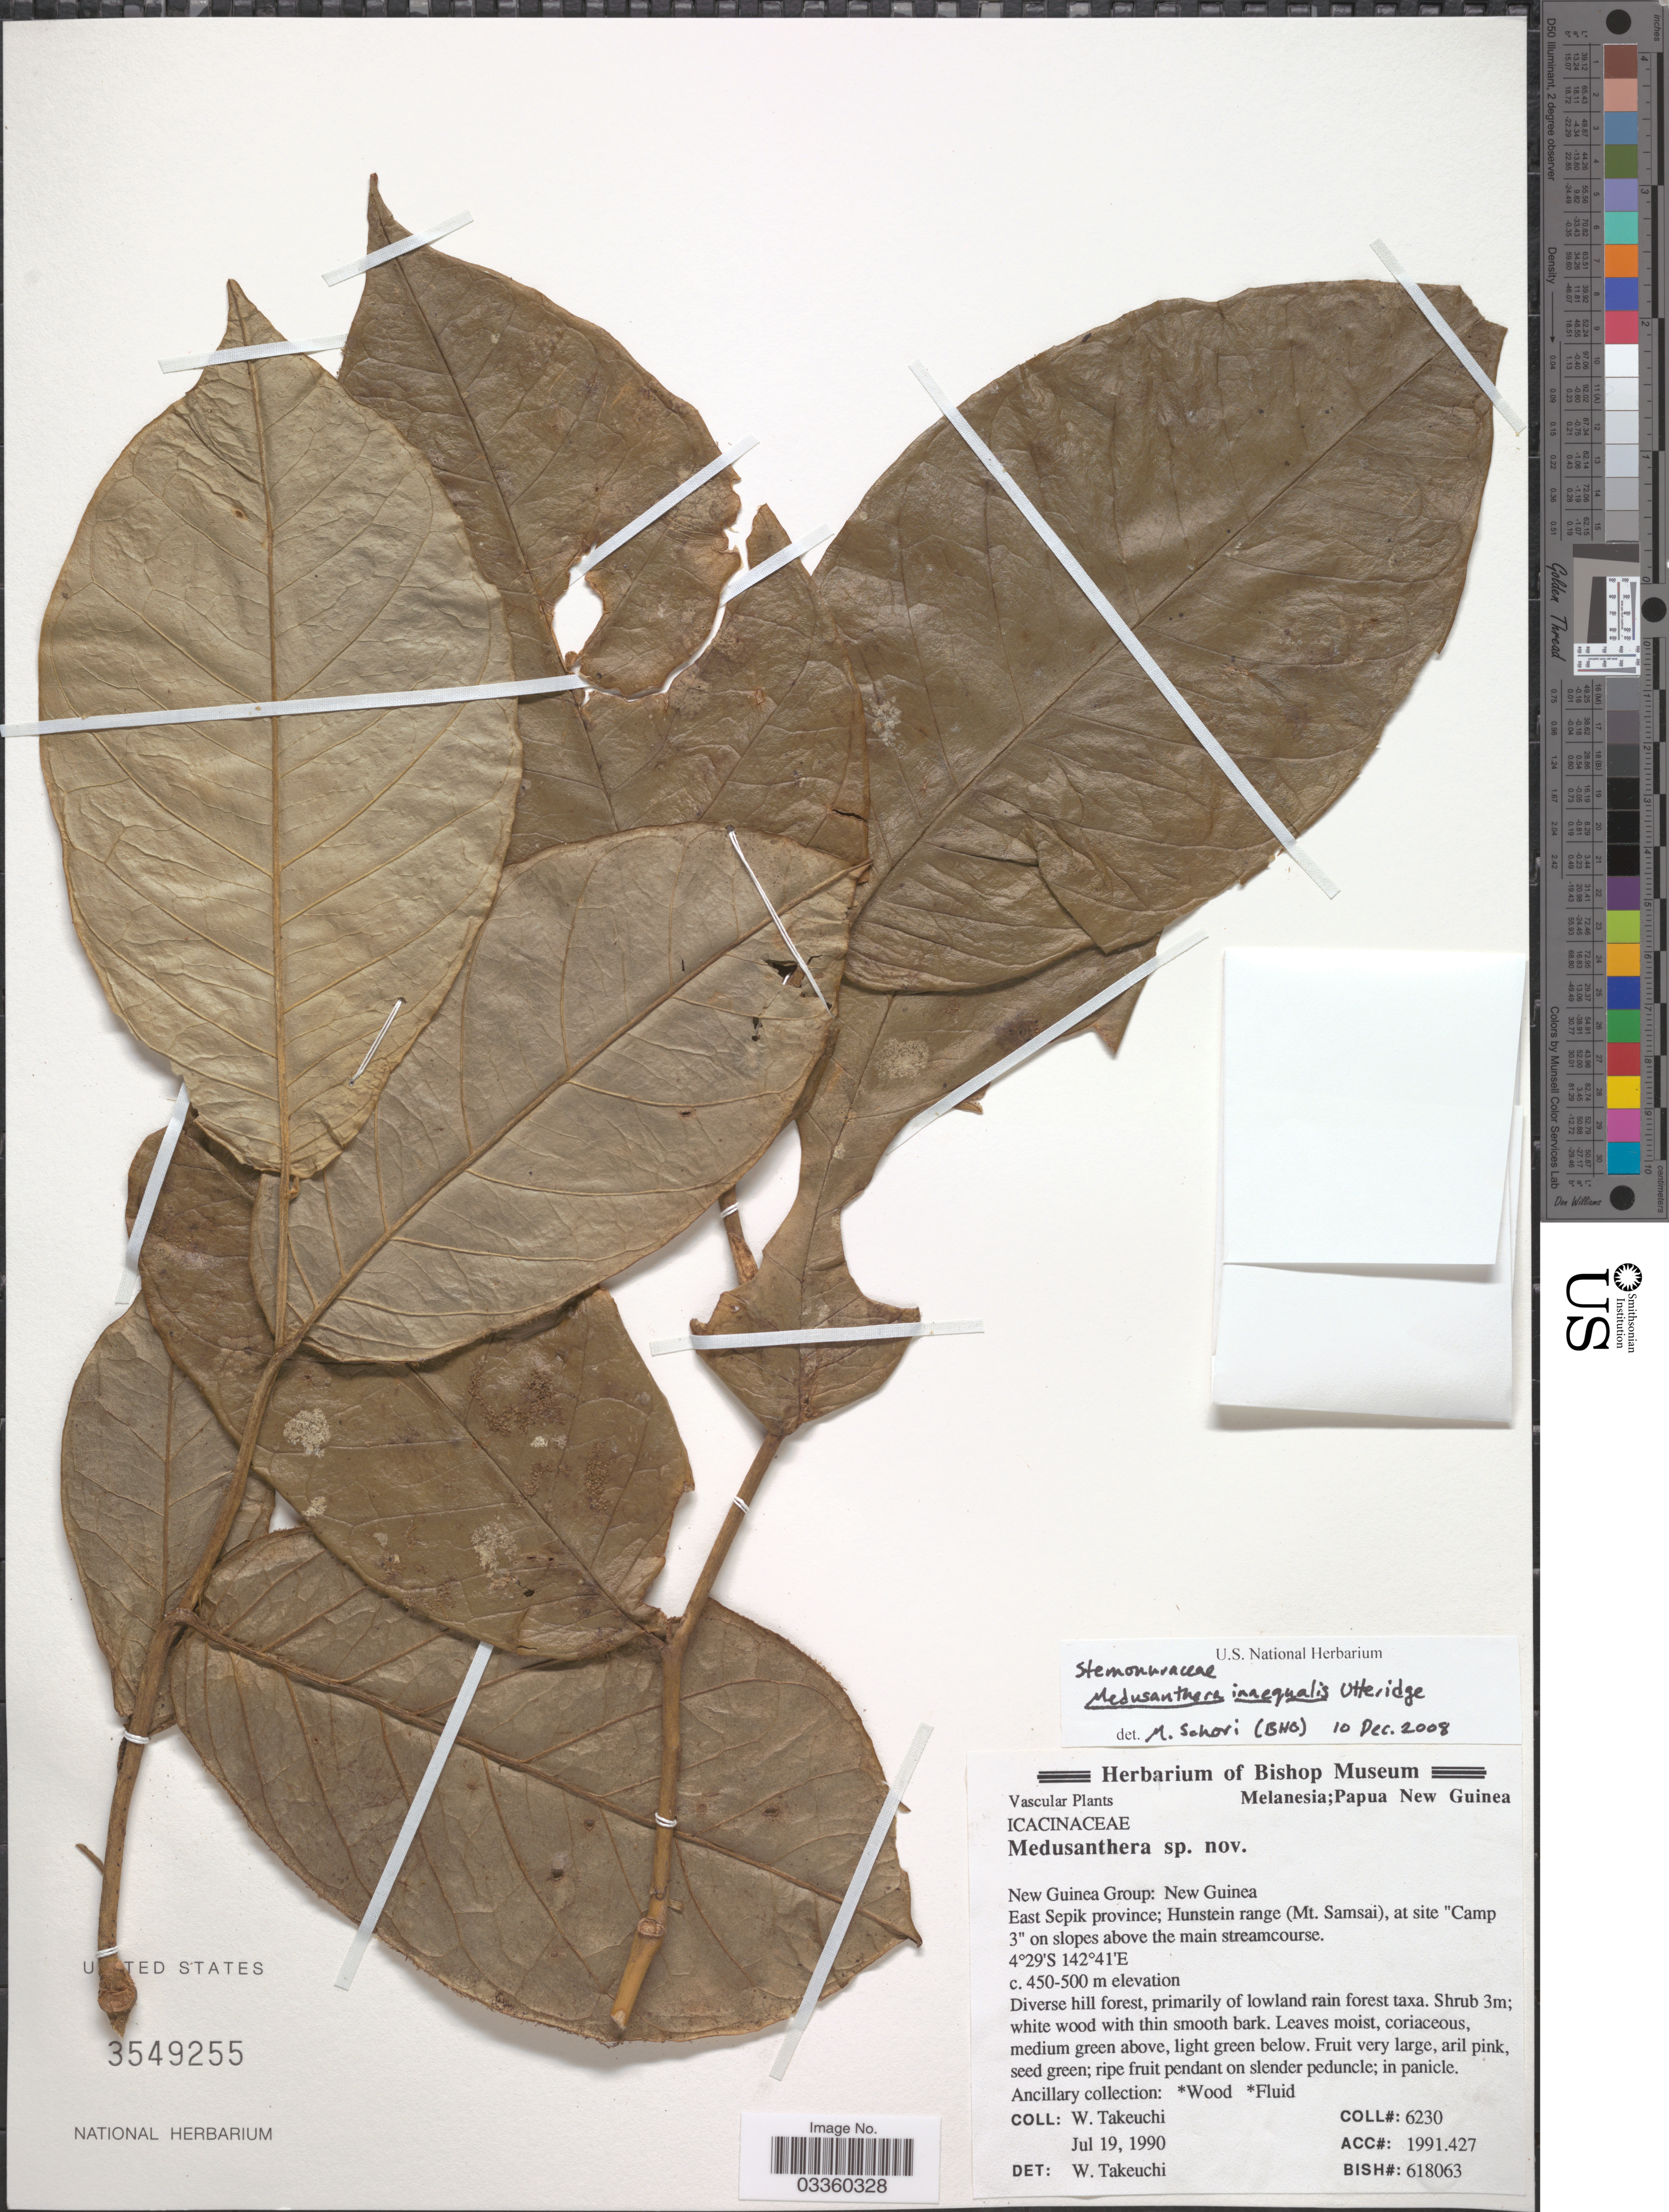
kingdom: Plantae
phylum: Tracheophyta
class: Magnoliopsida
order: Cardiopteridales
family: Stemonuraceae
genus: Medusanthera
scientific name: Medusanthera inaequalis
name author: Utteridge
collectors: W. Takeuchi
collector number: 6230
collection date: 1990-07-19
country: Papua New Guinea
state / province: East Sepik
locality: New Guinea Group: New Guinea. Hunstein range (Mt. Samsai), at site "Camp 3" on slopes above the main streamcourse.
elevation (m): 450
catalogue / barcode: US 3549255